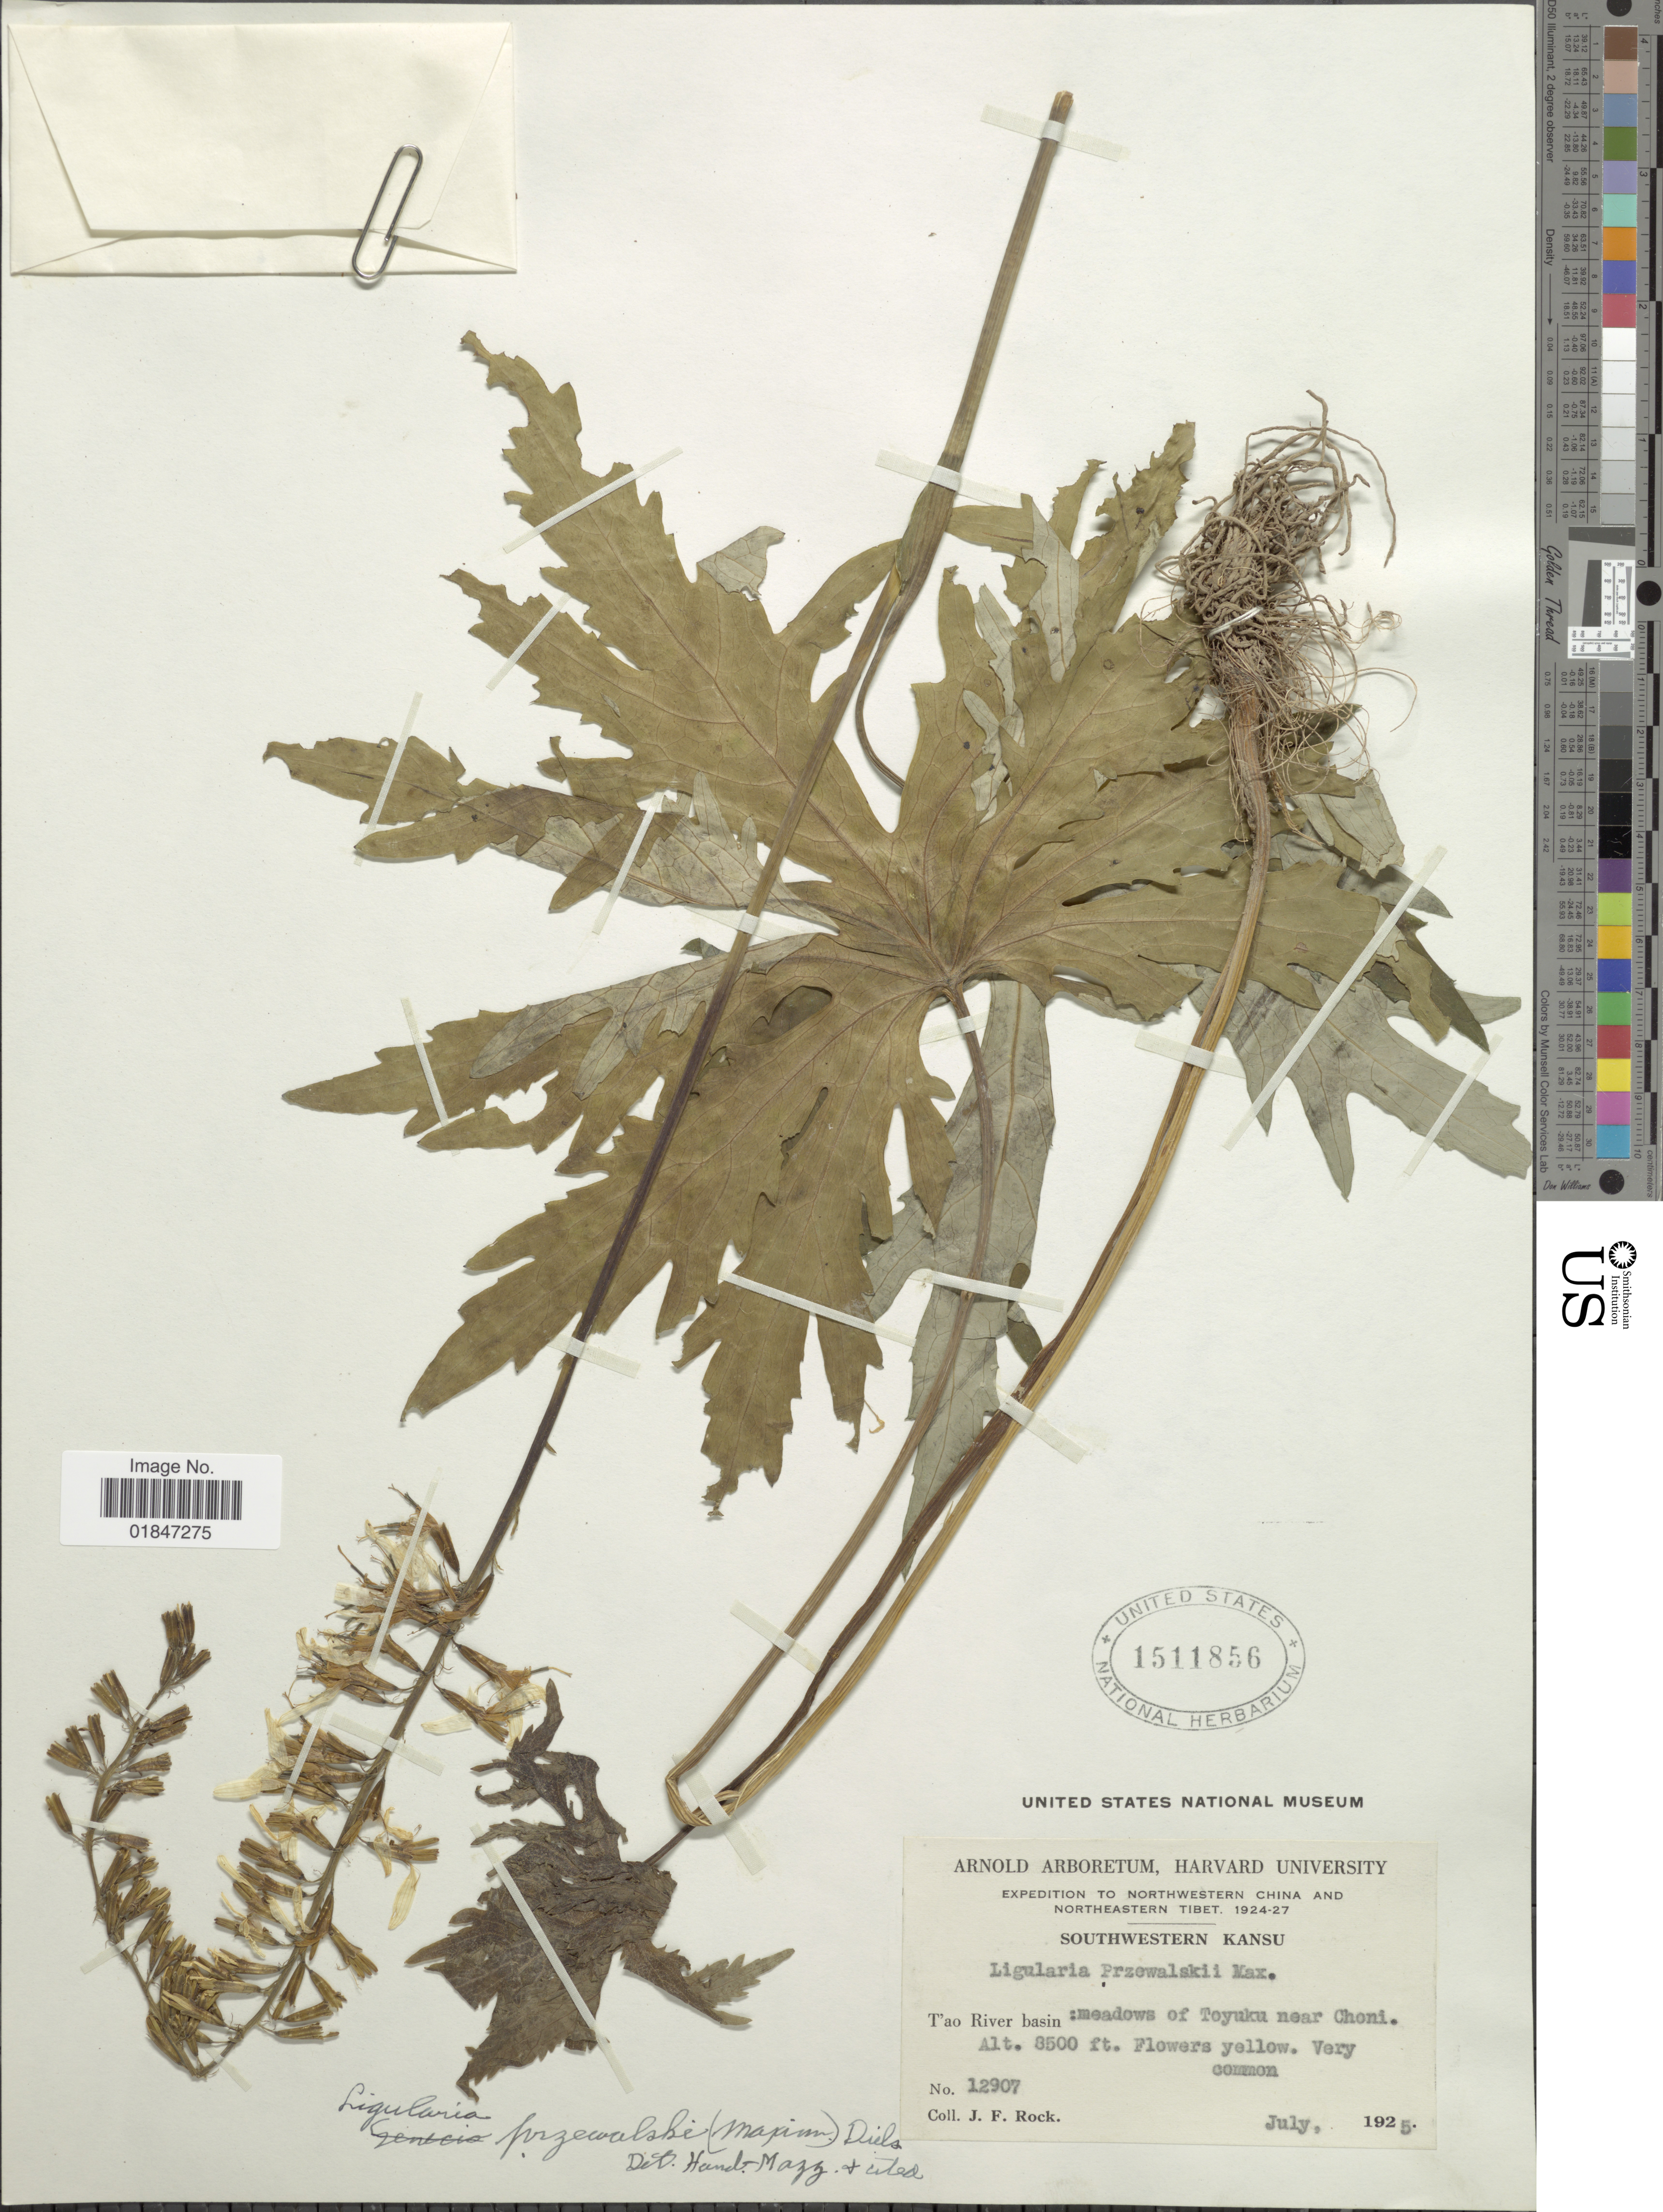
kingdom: Plantae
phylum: Tracheophyta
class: Magnoliopsida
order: Asterales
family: Asteraceae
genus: Ligularia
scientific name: Ligularia przewalskii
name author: (Maximowicz) Diels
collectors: J. Rock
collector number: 12907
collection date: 1925-07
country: China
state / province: Gansu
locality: Southwestern Kansu. Tao River basin: meadows of Toyuku near Choni. Northwestern China and Northeastern Tibet.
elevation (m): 2591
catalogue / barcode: US 1511856